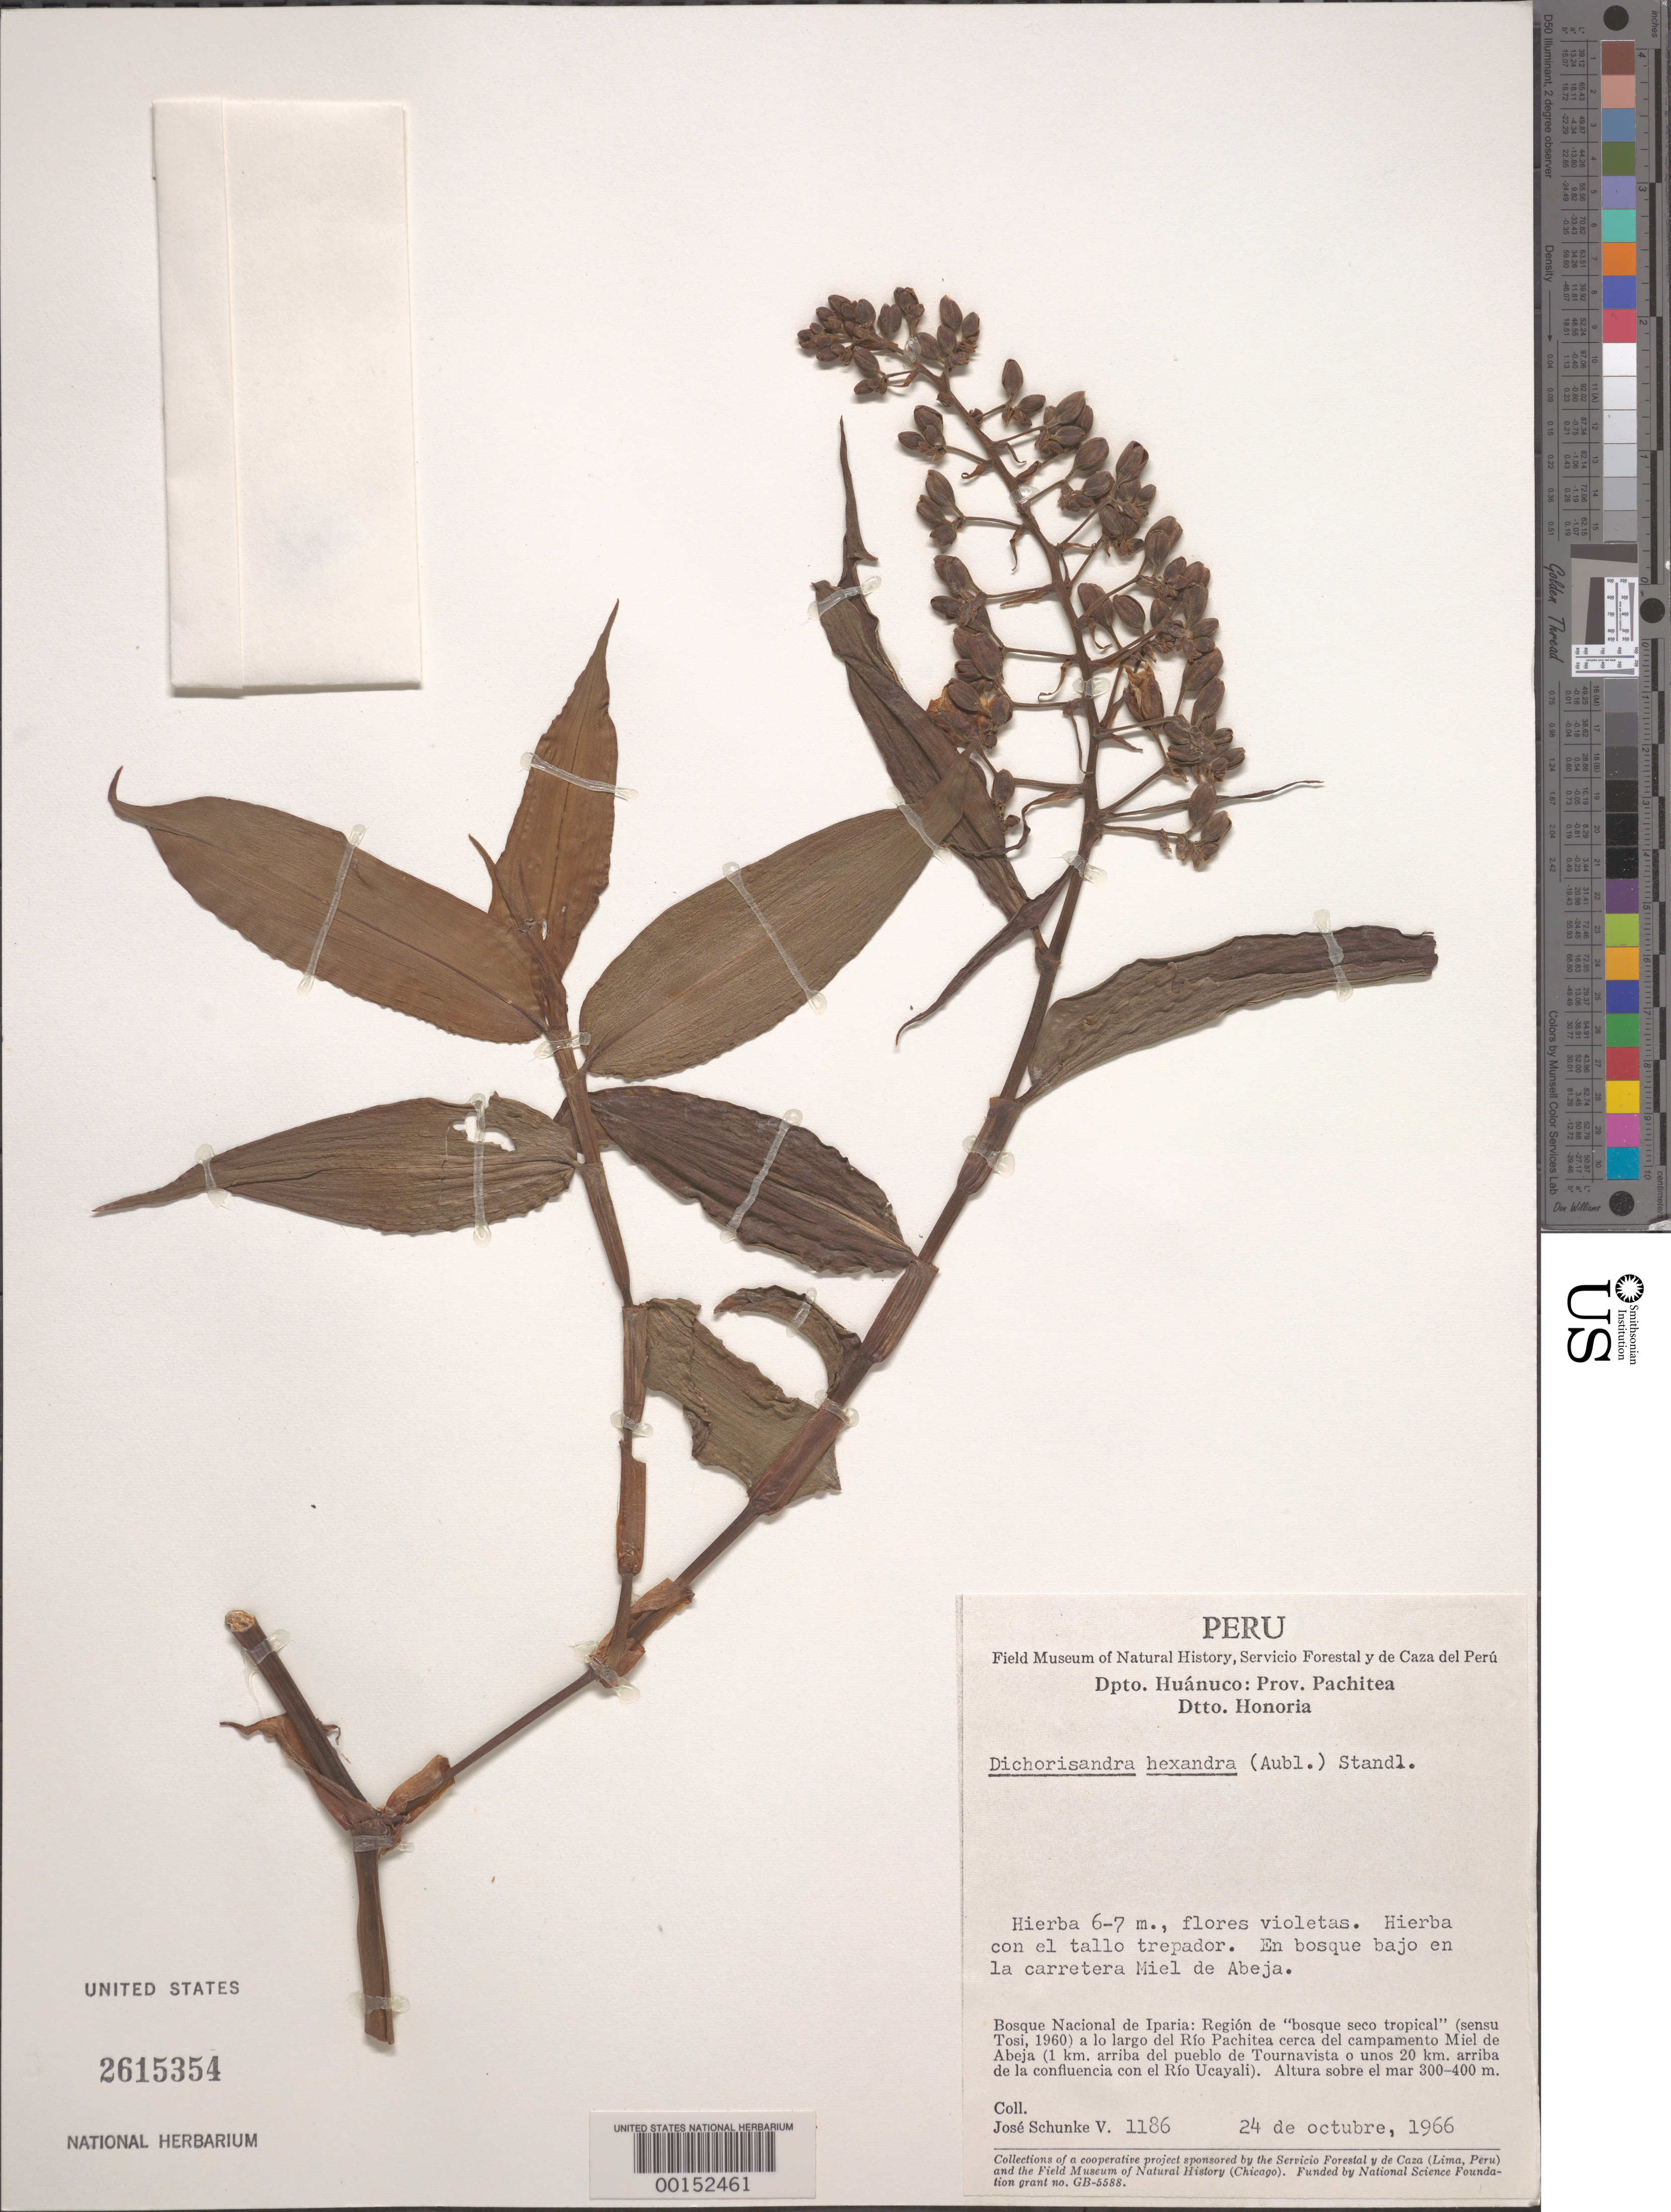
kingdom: Plantae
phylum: Tracheophyta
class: Liliopsida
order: Commelinales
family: Commelinaceae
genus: Dichorisandra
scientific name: Dichorisandra hexandra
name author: (Aubl.) Standl.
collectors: J. Schunke Vigo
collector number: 1186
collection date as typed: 24 Oct 1966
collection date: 1966-10-24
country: Peru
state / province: Huánuco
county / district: Pachitea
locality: Honoria, iparia national forest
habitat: Secondary tropical forest, protected area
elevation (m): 300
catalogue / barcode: US 2615354-2